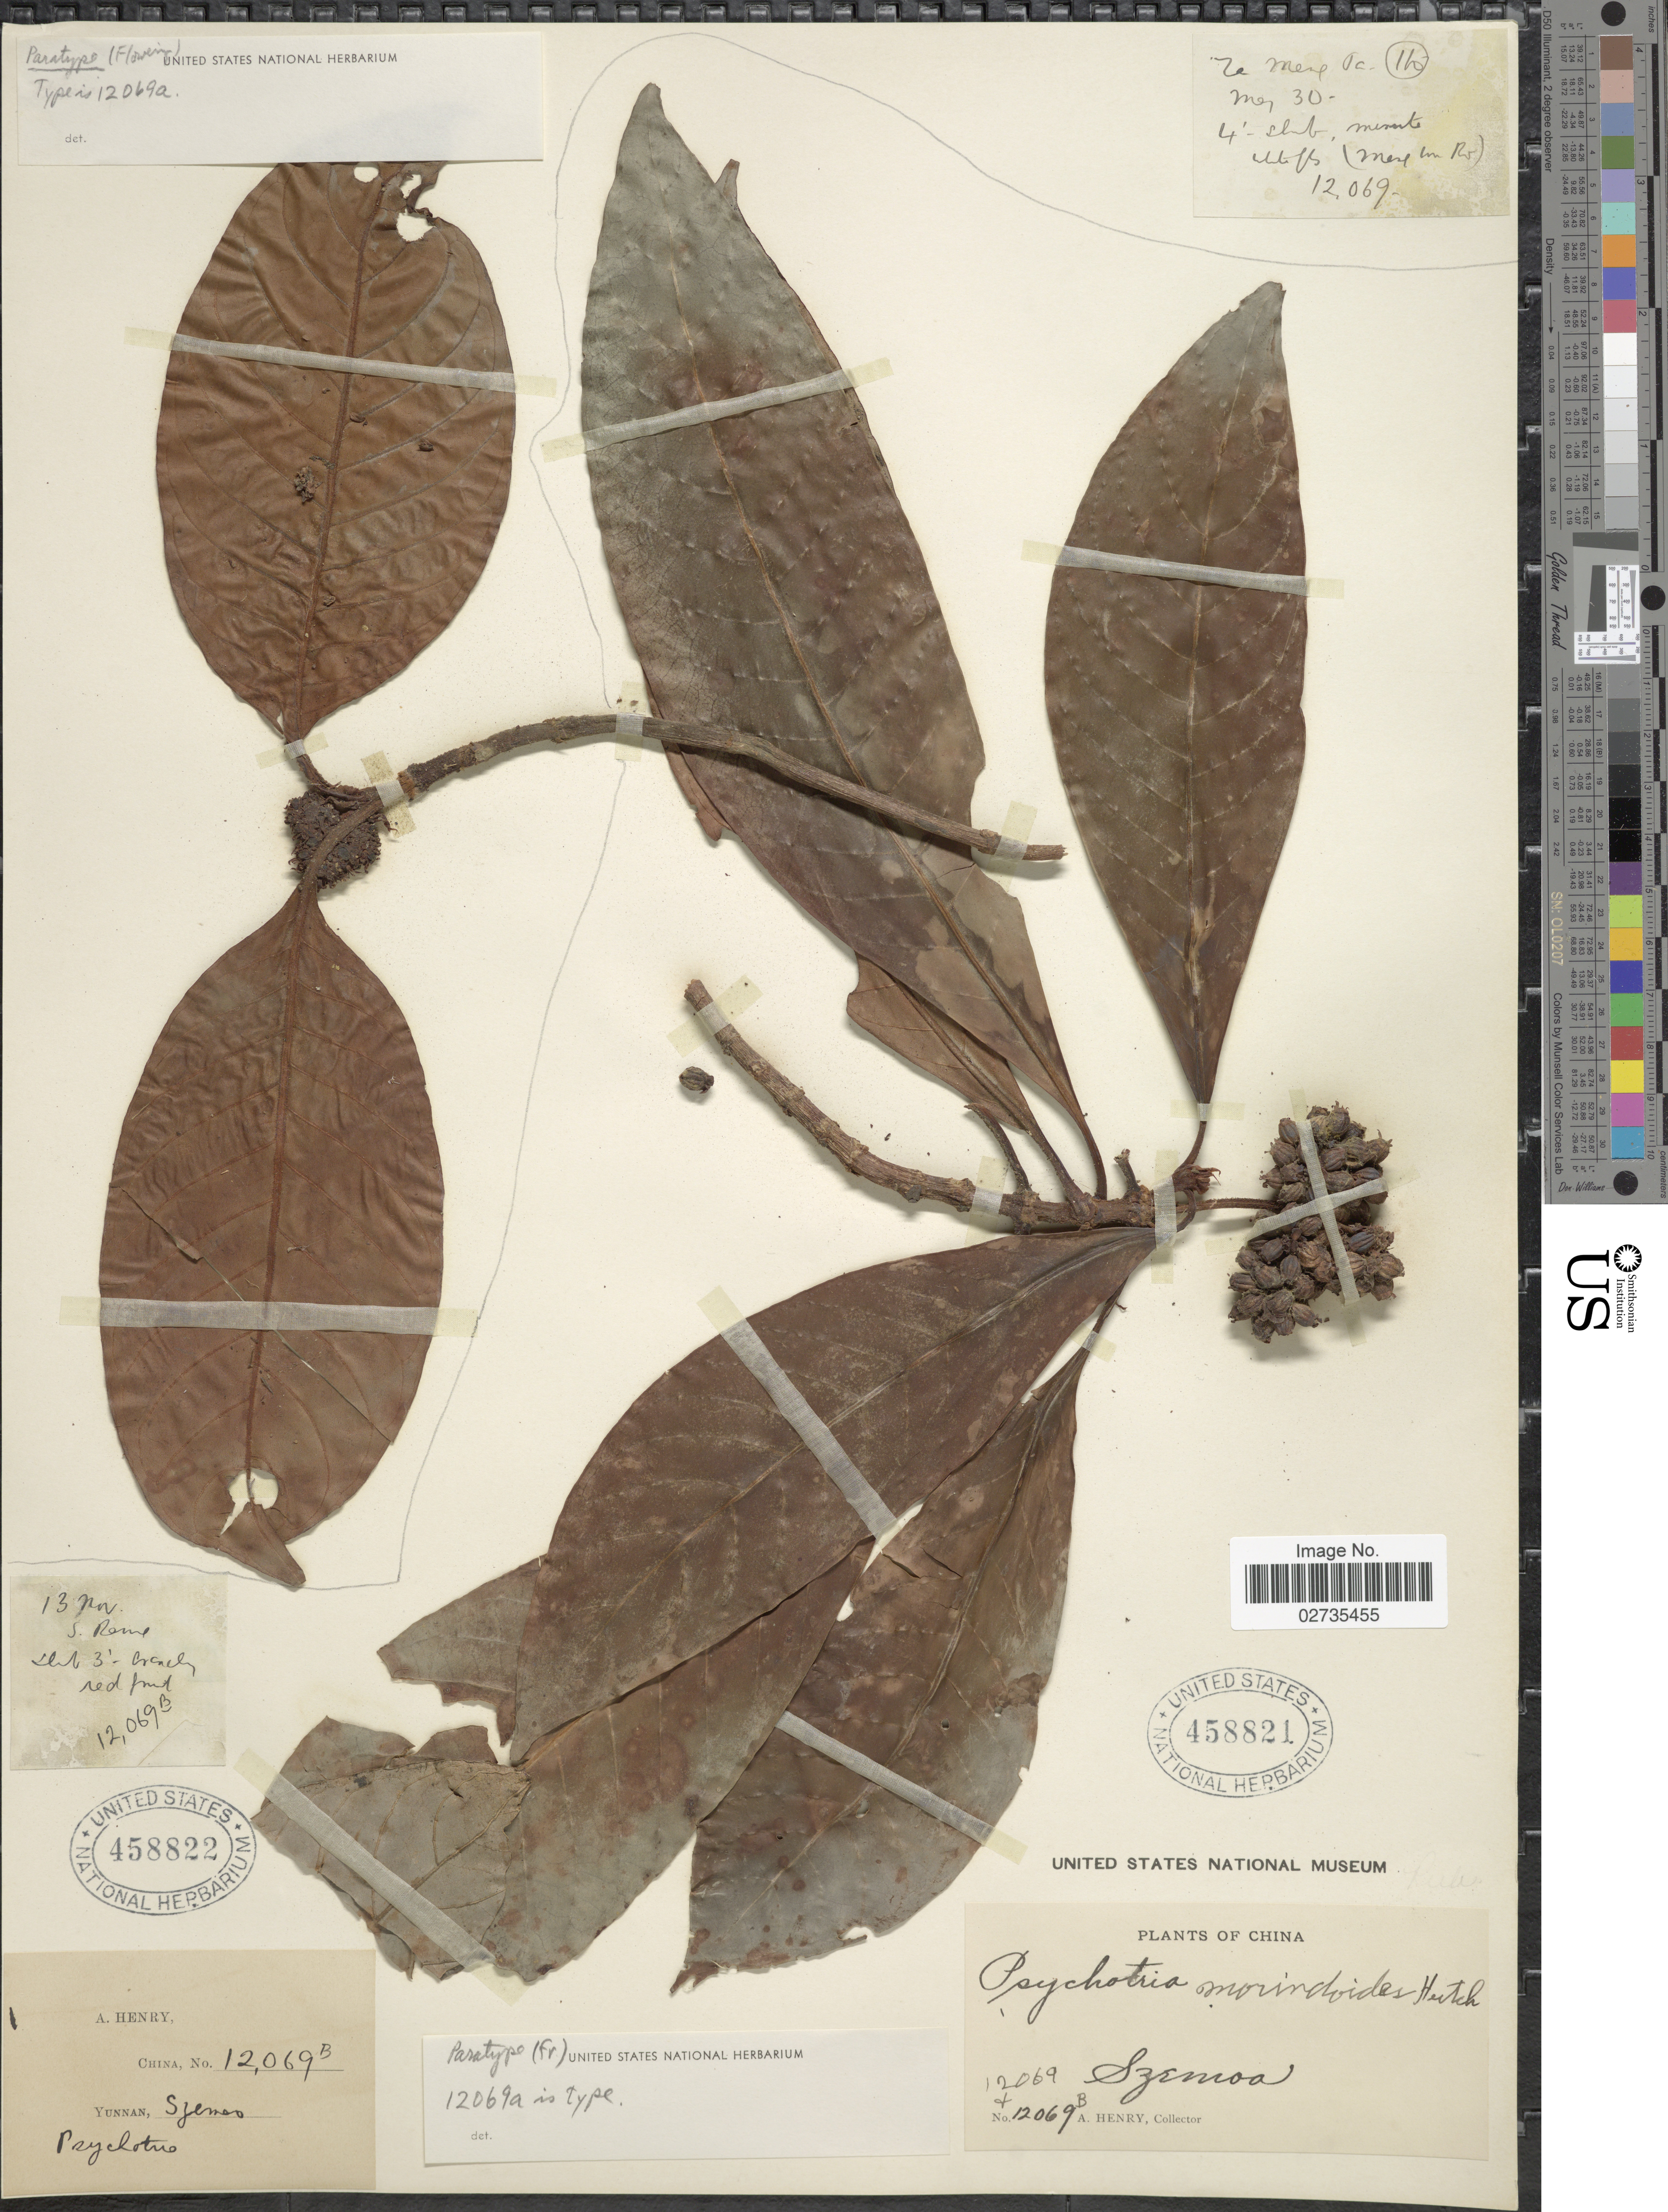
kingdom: Plantae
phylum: Tracheophyta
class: Magnoliopsida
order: Gentianales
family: Rubiaceae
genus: Psychotria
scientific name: Psychotria morindoides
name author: Hutch.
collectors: A. Henry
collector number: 12069 B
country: China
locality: Szemoa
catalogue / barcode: US 458821